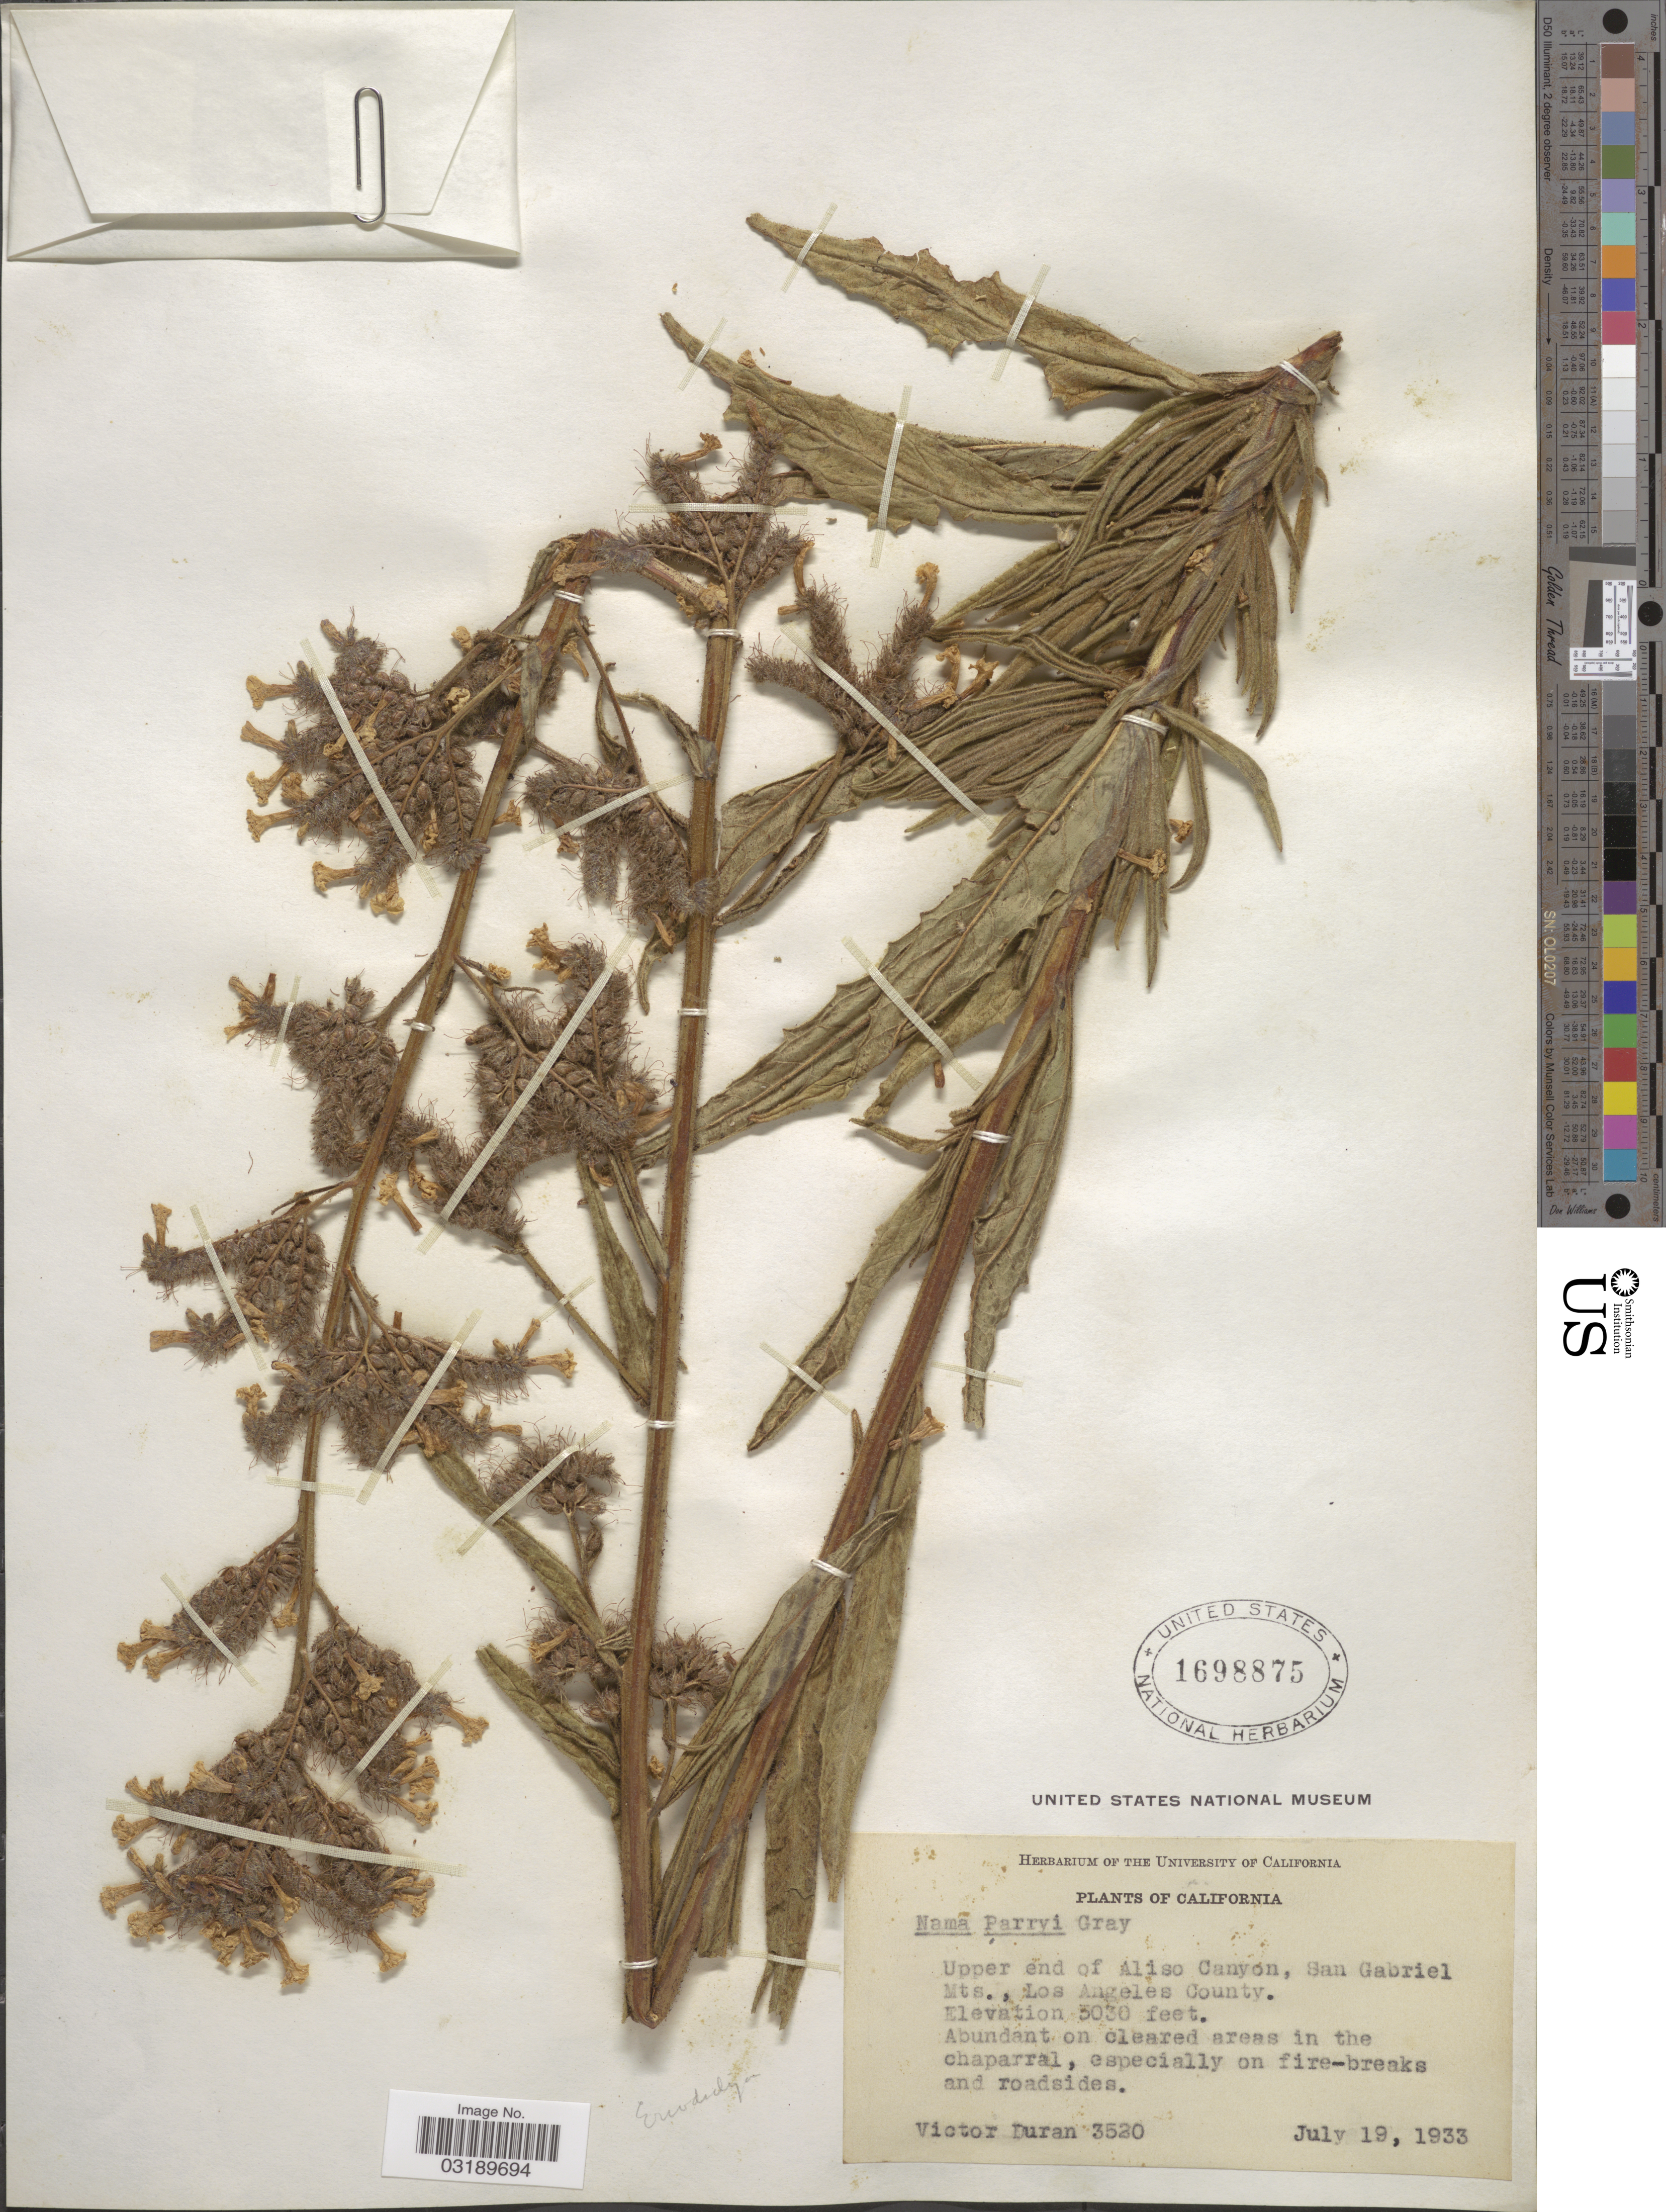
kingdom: Plantae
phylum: Tracheophyta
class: Magnoliopsida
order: Boraginales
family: Namaceae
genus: Eriodictyon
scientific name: Eriodictyon parryi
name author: A. Gray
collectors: V. Duran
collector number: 3520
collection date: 1933-07-19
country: United States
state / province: California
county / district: Los Angeles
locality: Upper end of Aliso Canyon, San Gabriel Mts., Los Angeles County.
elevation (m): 1533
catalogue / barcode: US 1698875